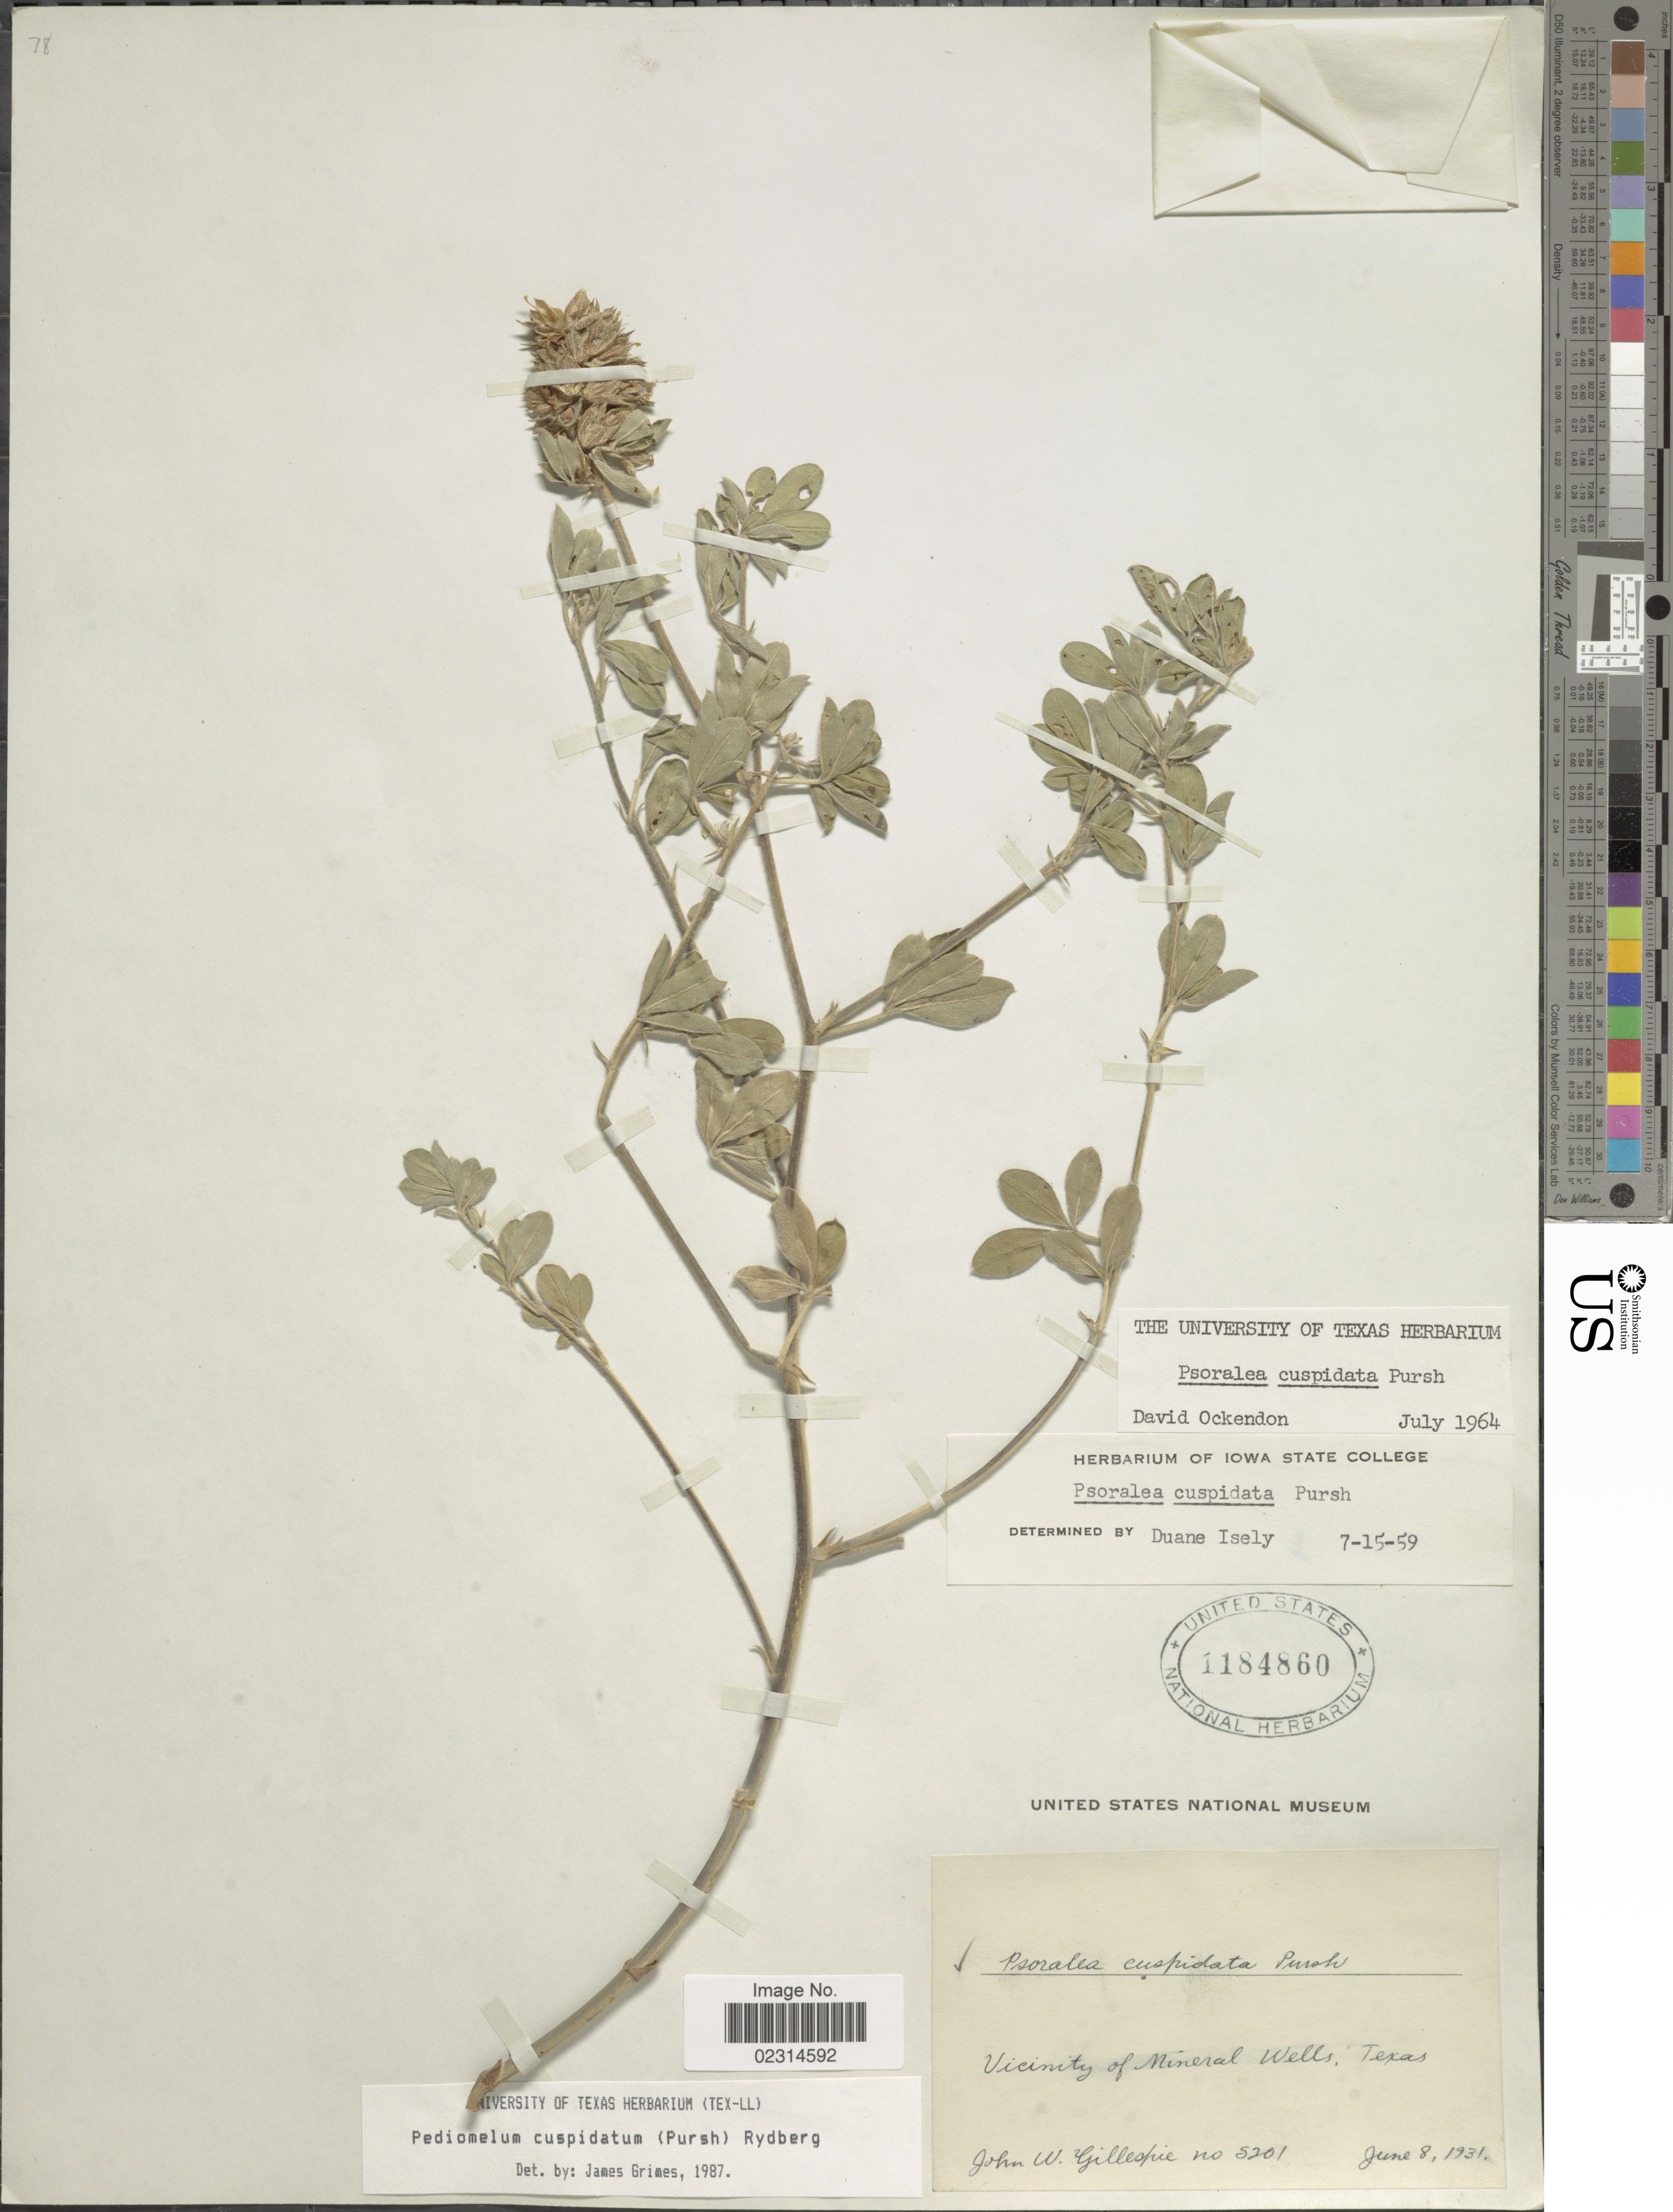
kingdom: Plantae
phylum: Tracheophyta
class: Magnoliopsida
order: Fabales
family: Fabaceae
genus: Pediomelum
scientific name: Pediomelum cuspidatum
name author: (Pursh) Rydb.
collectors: J. W. Gillespie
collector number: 5201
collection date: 1931-06-08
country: United States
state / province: Texas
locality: Vicinity of Mineral Wells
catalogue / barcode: US 1184860